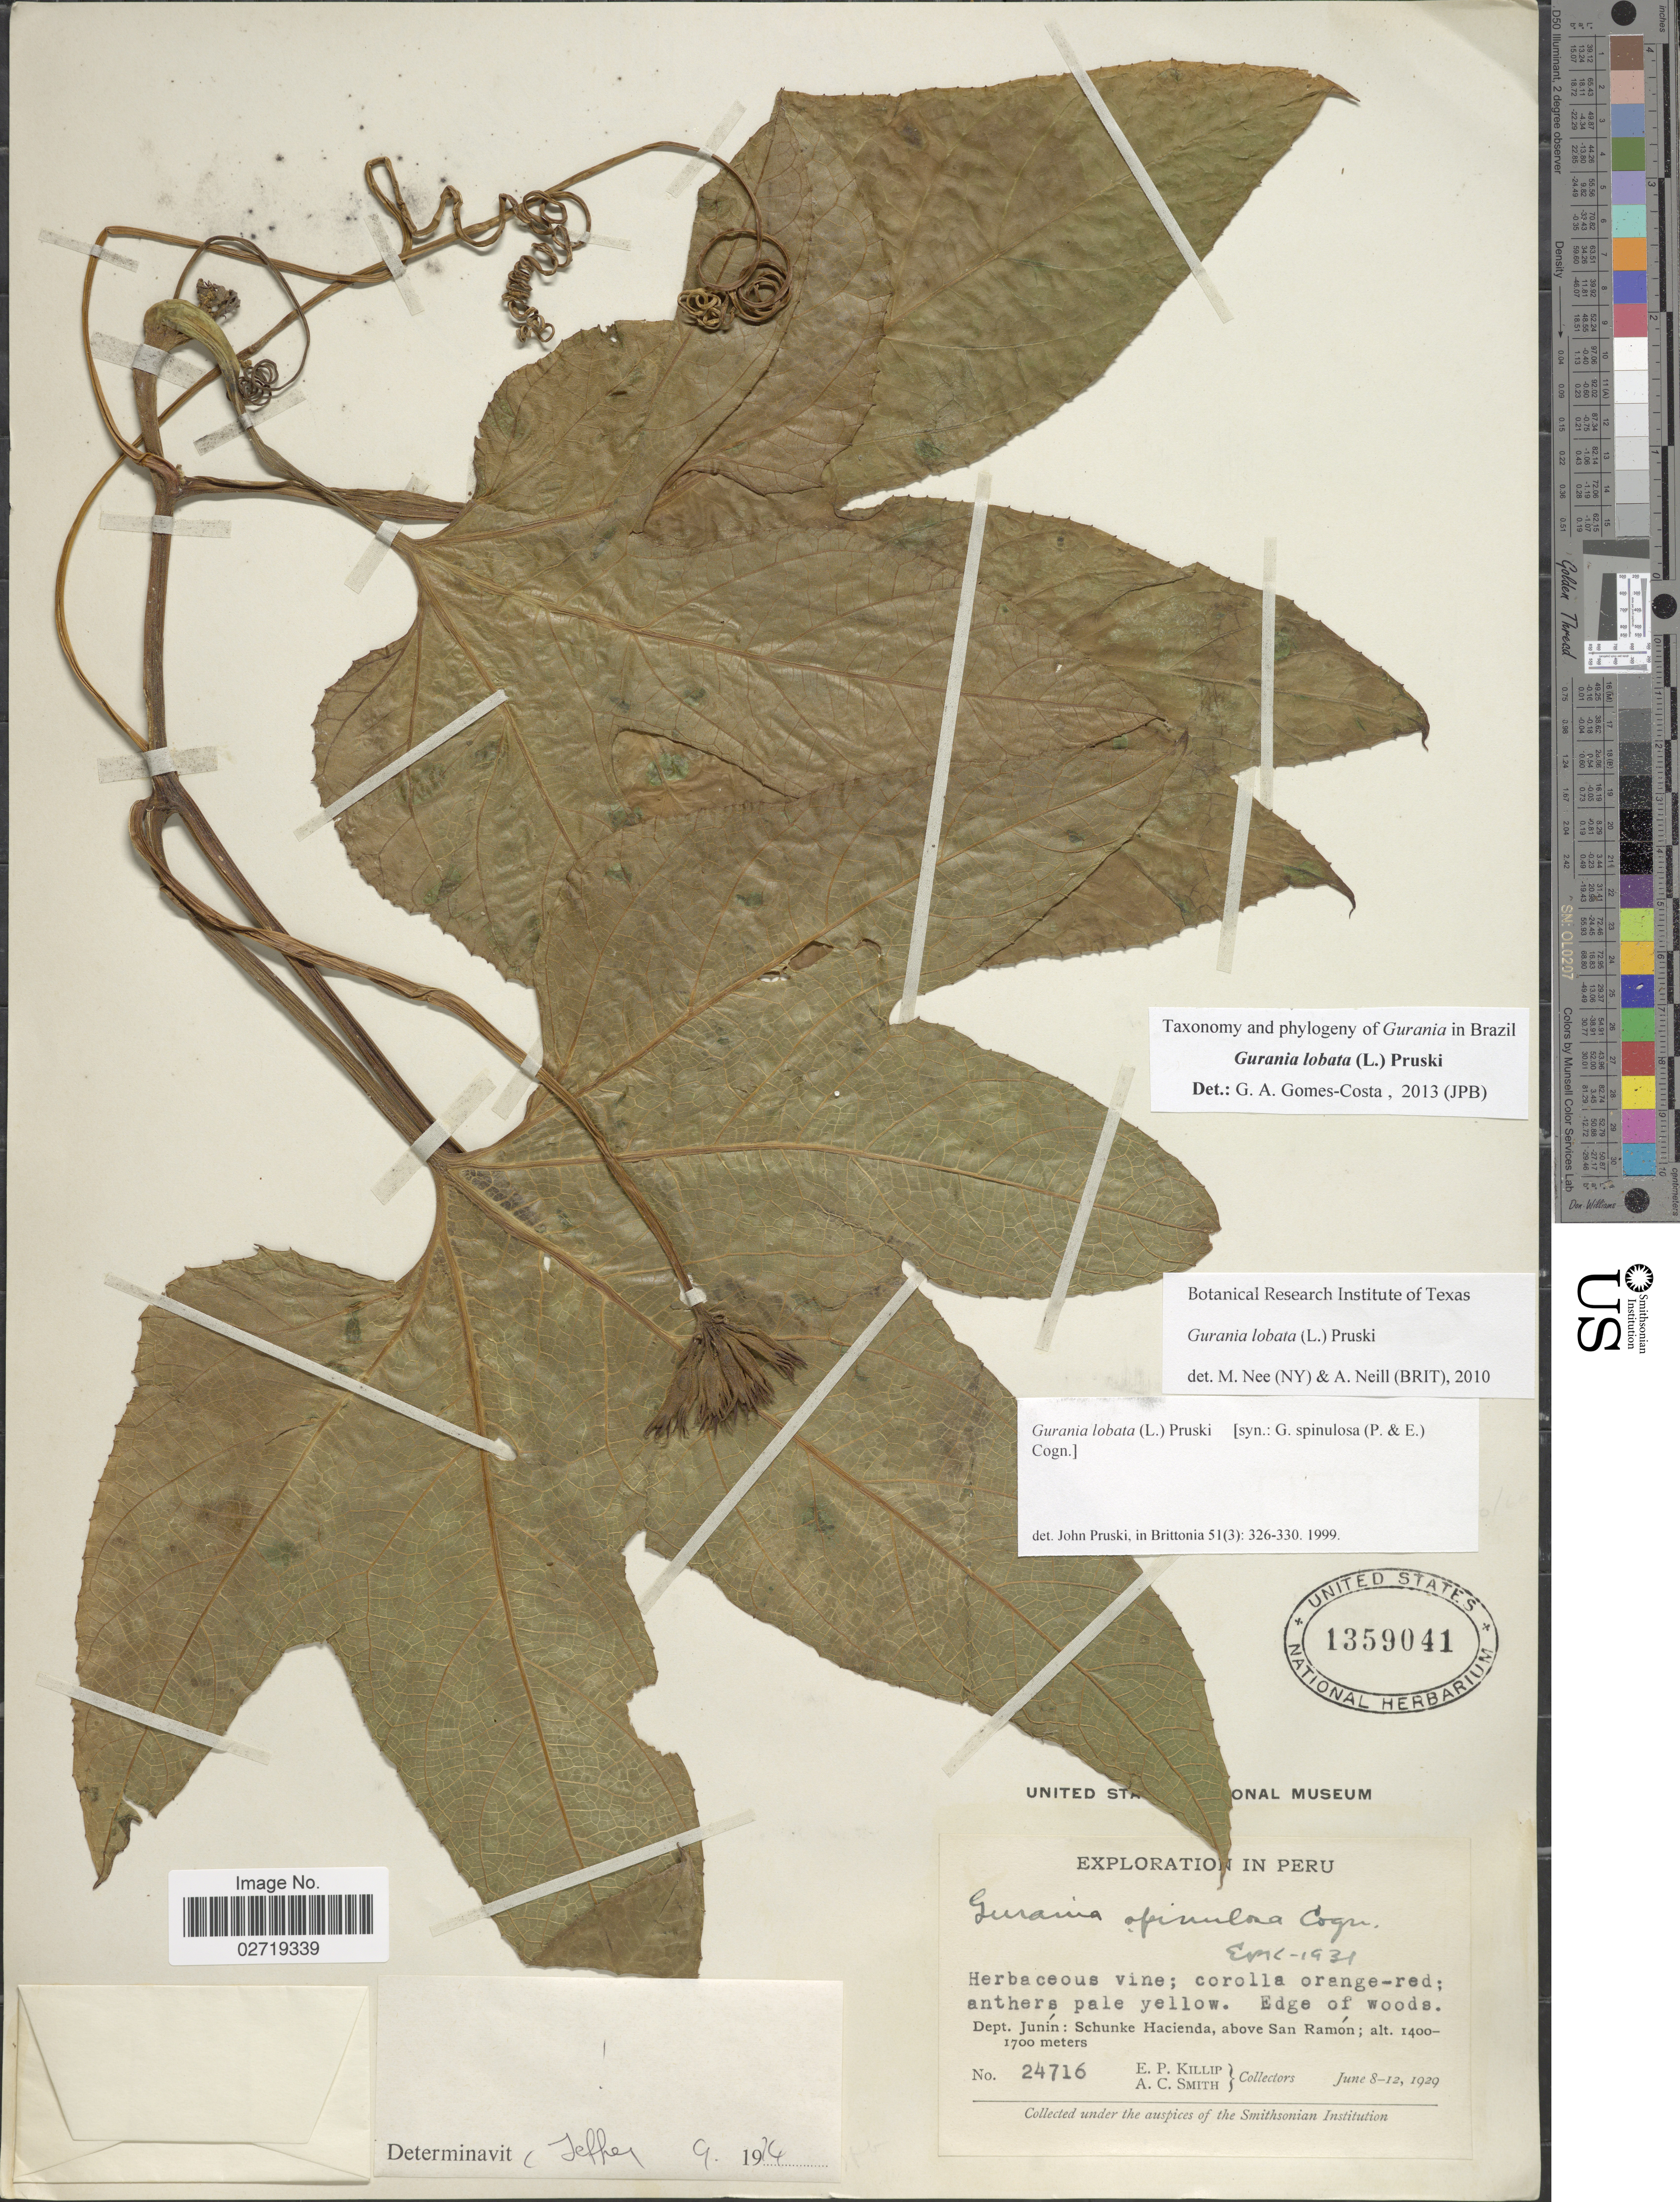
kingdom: Plantae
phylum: Tracheophyta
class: Magnoliopsida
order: Cucurbitales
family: Cucurbitaceae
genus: Gurania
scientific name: Gurania lobata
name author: (L.) Pruski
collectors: E. P. Killip & A. C. Smith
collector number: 24716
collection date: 1929-06-08/1929-06-12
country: Peru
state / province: Junín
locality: Dept. Junín: Schunke Hacienda, above San Ramón; Edge of woods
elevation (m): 1400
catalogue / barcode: US 1359041